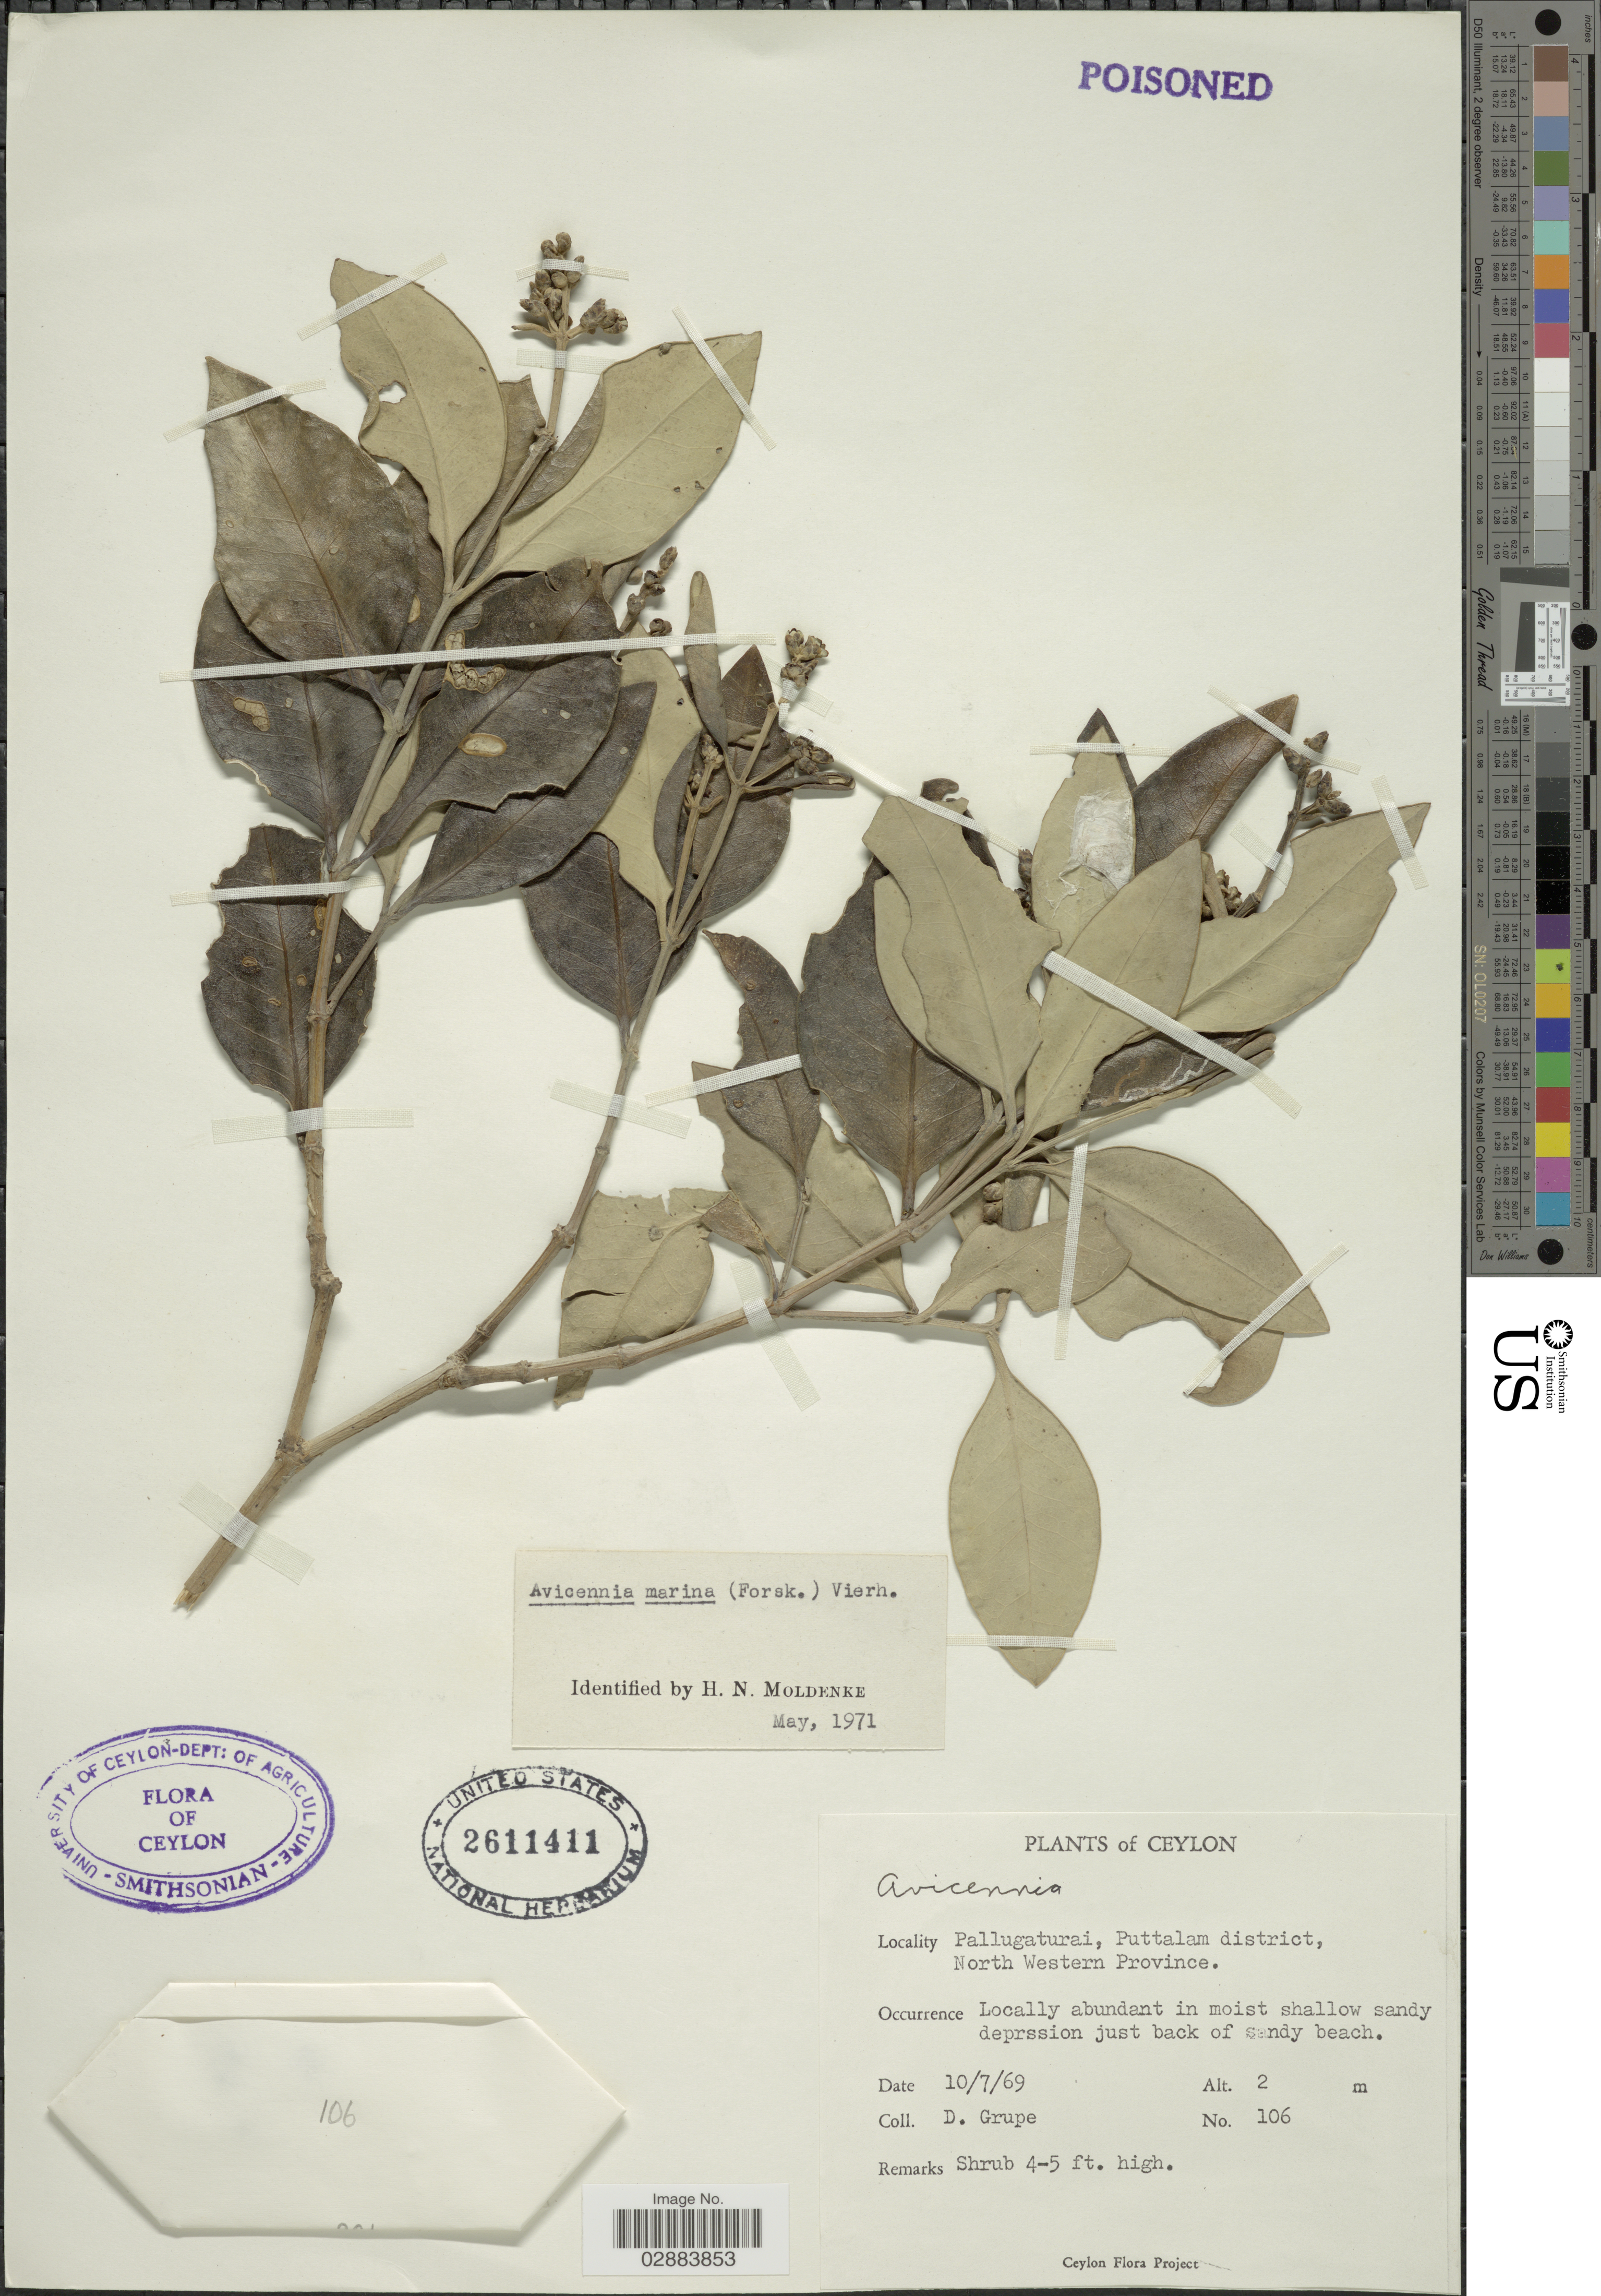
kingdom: Plantae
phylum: Tracheophyta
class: Magnoliopsida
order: Lamiales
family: Acanthaceae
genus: Avicennia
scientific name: Avicennia marina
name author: (Forssk.) Vierh.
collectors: D. Grupe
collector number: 106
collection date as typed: Transcribed d/m/y: 10/7/69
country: Sri Lanka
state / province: North Western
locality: Ceylon. Pallugaturai, Puttalam district.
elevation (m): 2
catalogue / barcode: US 2611411